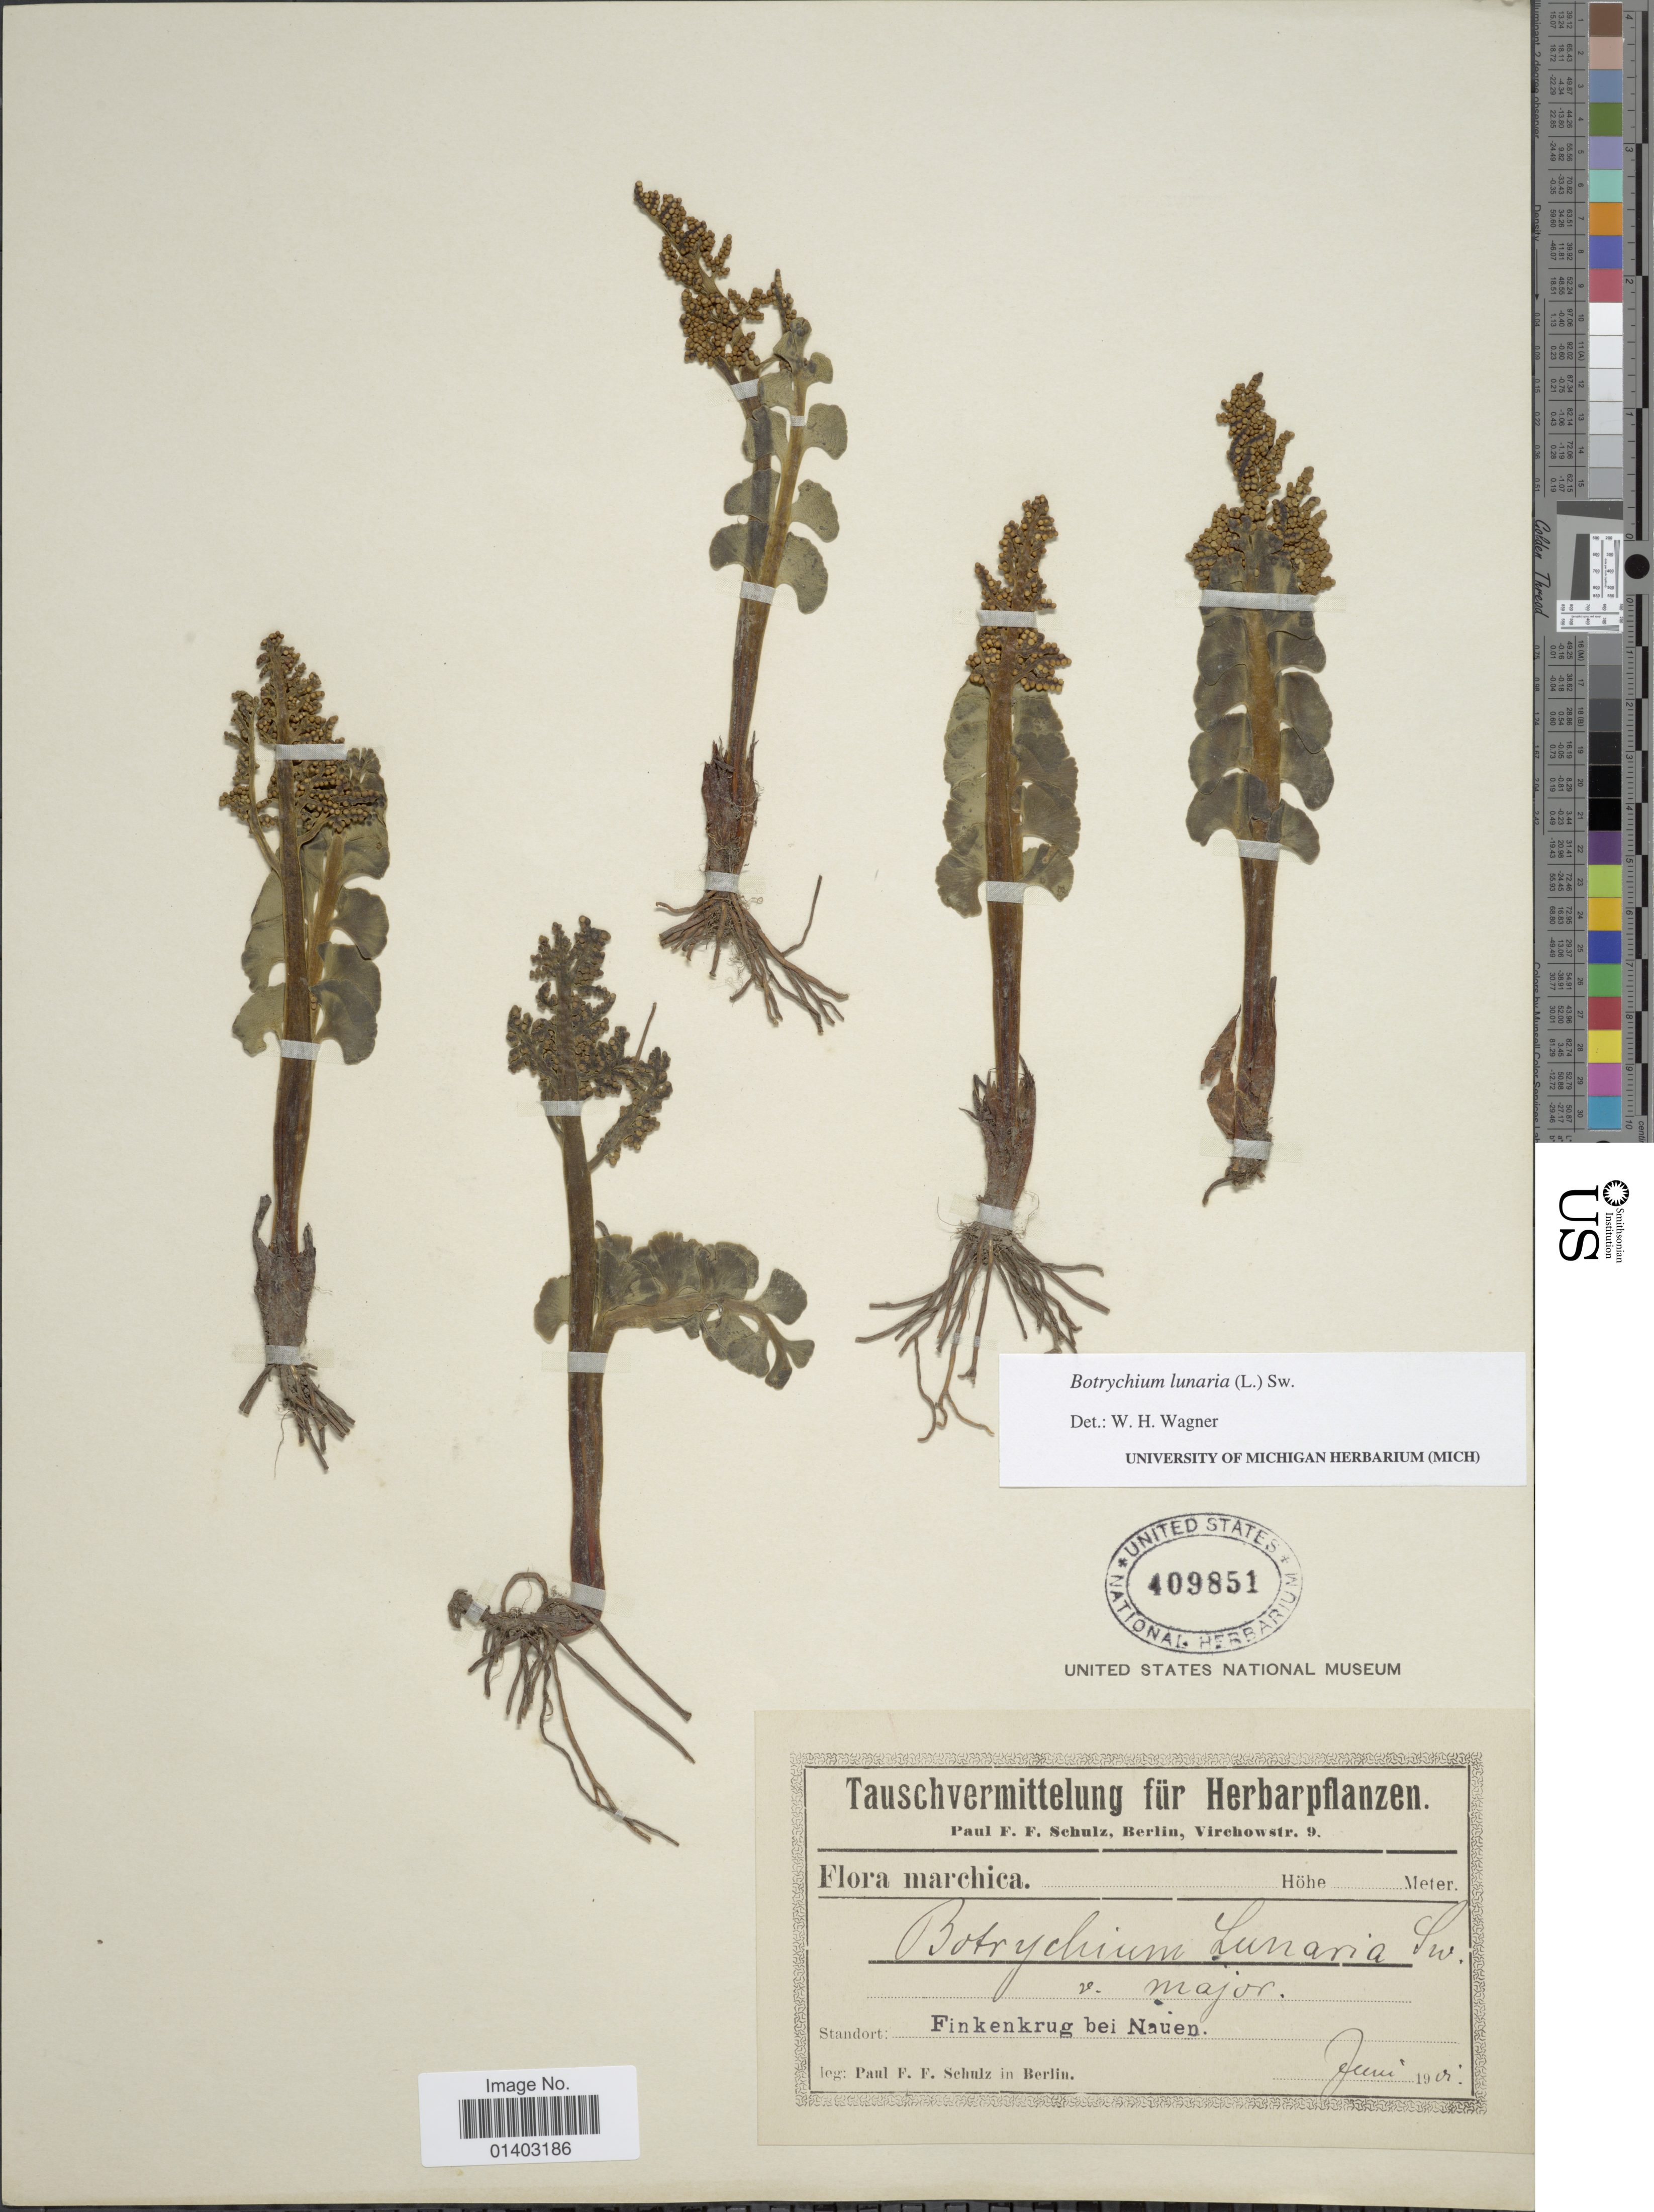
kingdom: Plantae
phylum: Tracheophyta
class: Polypodiopsida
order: Ophioglossales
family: Ophioglossaceae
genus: Botrychium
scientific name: Botrychium lunaria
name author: (L.) Sw.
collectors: P. F. Schulz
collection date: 1901-06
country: Germany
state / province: Brandenburg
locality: Marchica, Finkenkrug bei Nauen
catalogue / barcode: US 409851